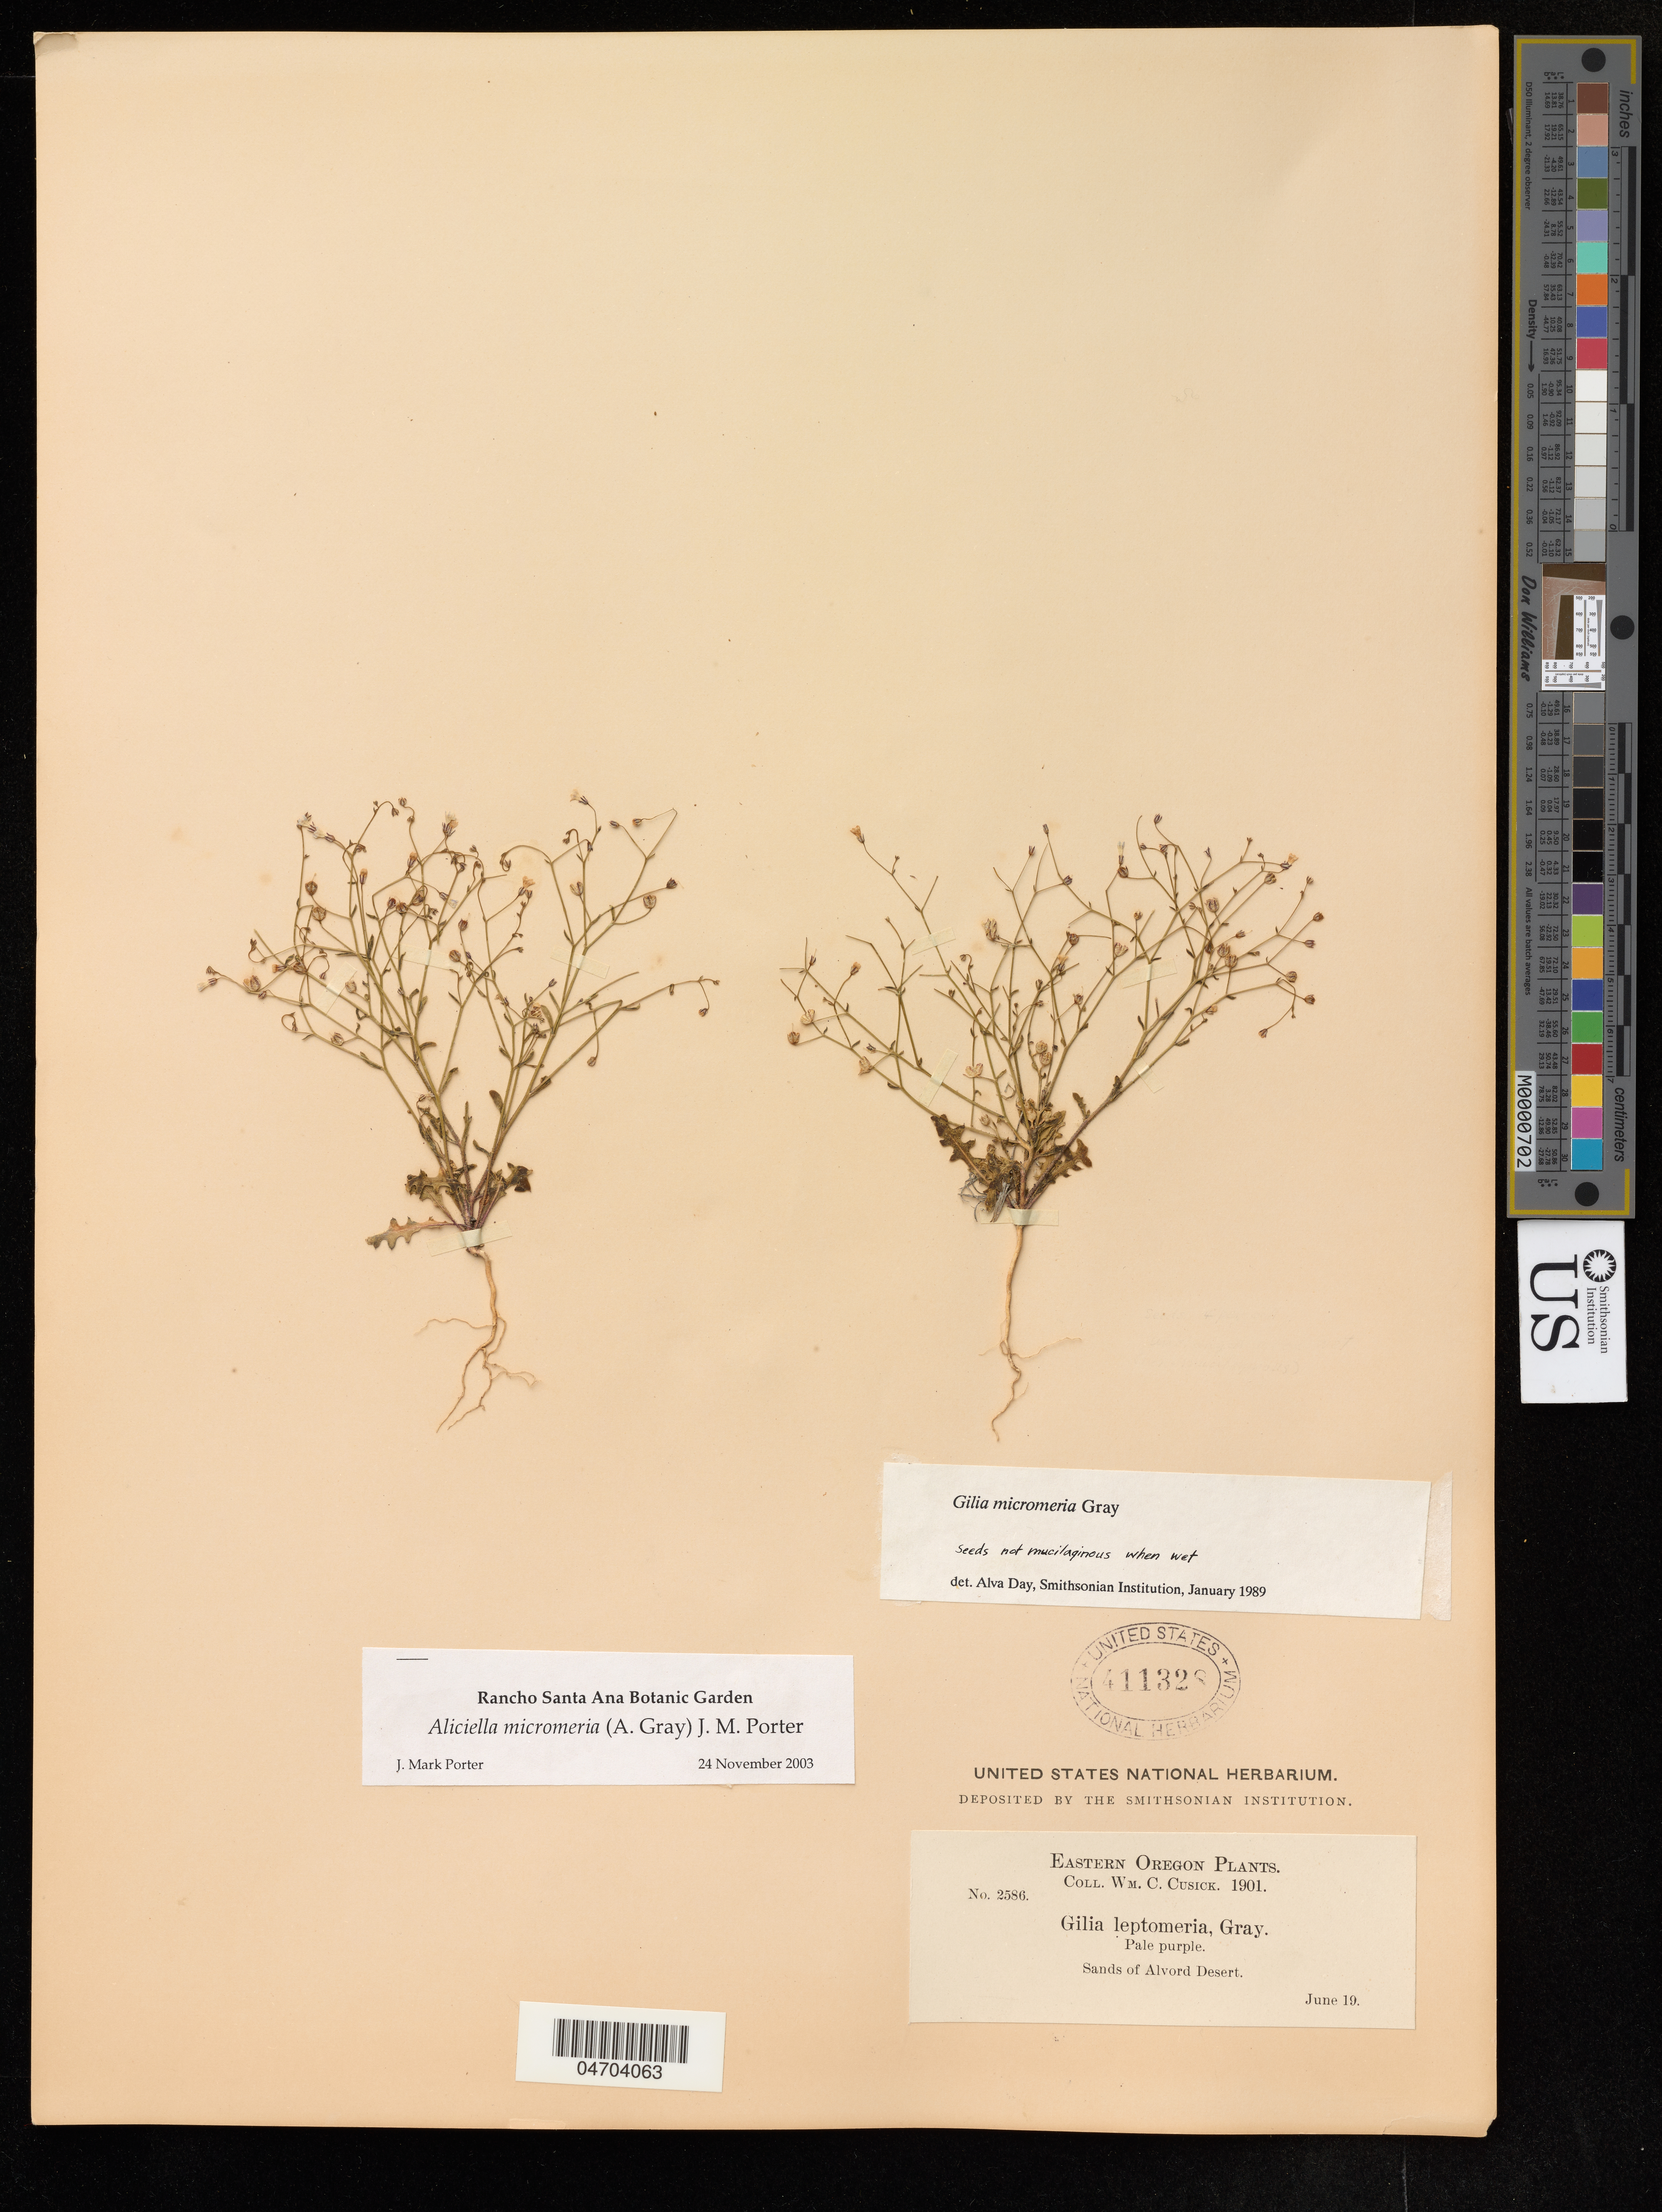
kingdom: Plantae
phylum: Tracheophyta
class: Magnoliopsida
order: Ericales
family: Polemoniaceae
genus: Aliciella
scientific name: Aliciella micromeria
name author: (A. Gray) J.M. Porter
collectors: C. Cusick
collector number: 2586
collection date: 1901-06-19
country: United States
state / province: Oregon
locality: Eastern Oregon, Sands of Alvord Desert.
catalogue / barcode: US 411328